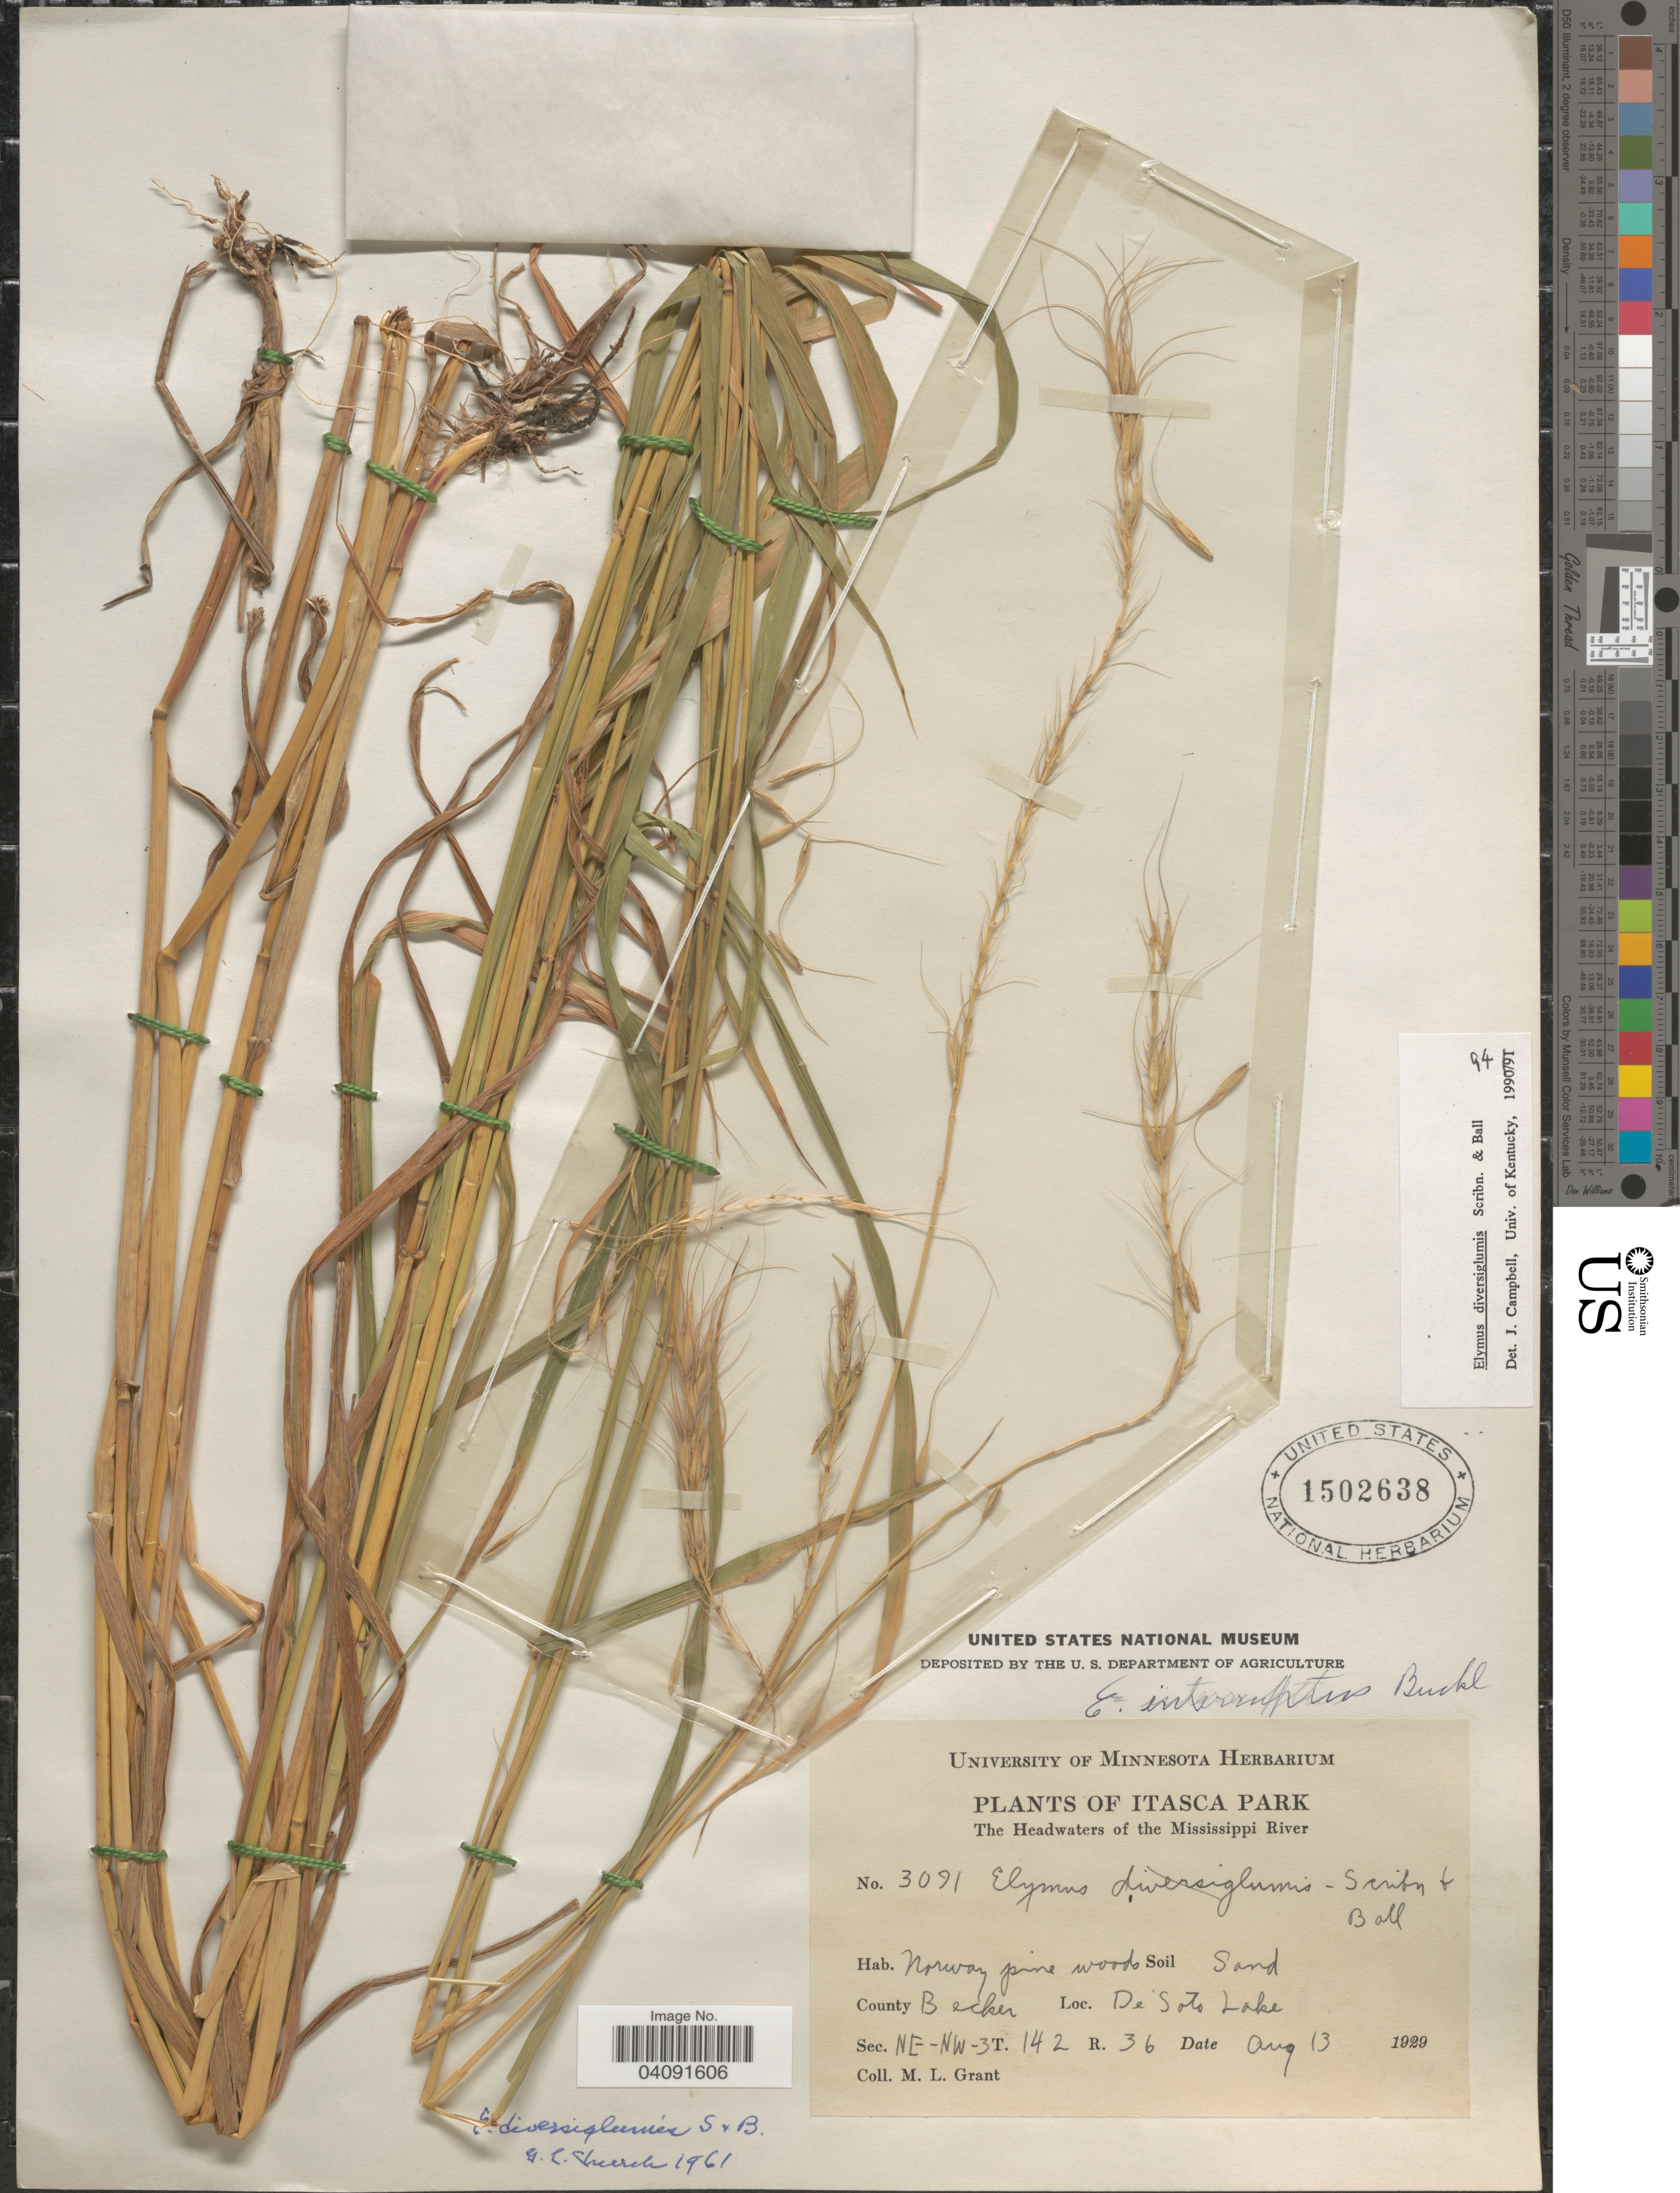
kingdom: Plantae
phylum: Tracheophyta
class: Liliopsida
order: Poales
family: Poaceae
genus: Elymus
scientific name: Elymus diversiglumis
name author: Scribn. & C.R. Ball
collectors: M. L. Grant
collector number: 3071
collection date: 1929-08-13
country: United States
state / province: Minnesota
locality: Itasca Park. The Headwaters of the Mississippi River. Norway pine woods. County Becker. De Soto Lake. Sec. NE-NW-3 T. 142 R. 36.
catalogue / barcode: US 1502638